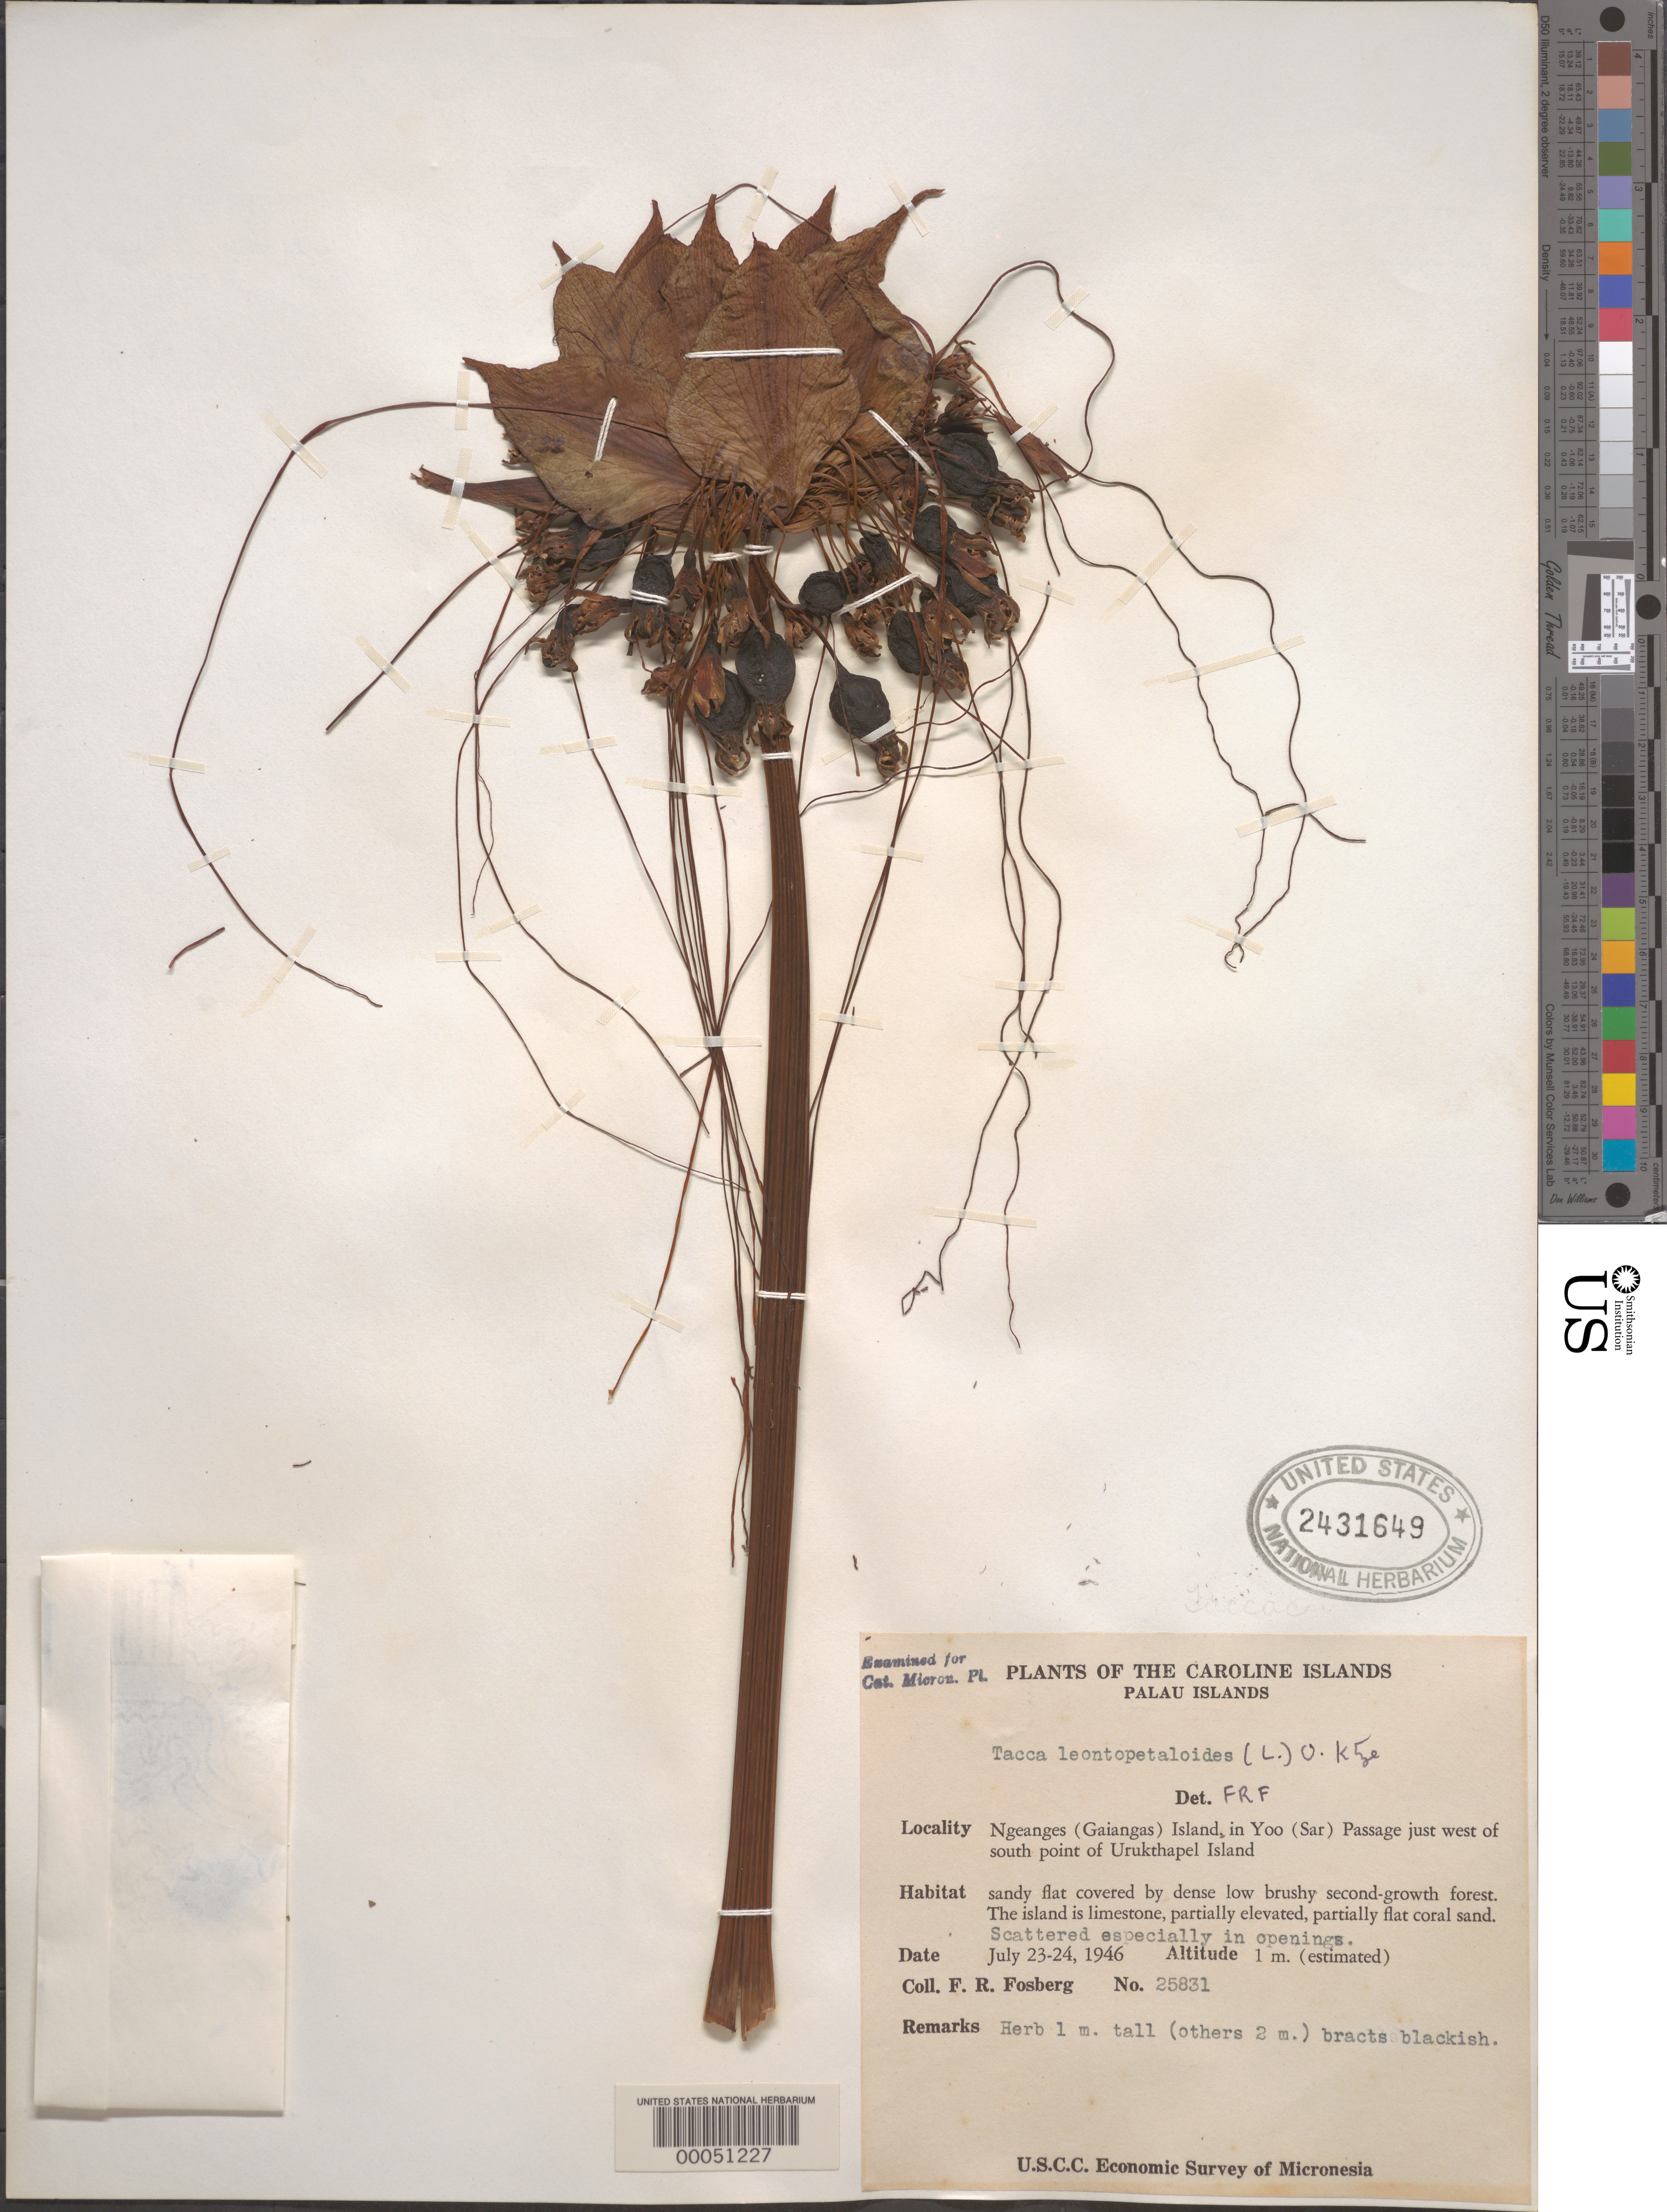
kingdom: Plantae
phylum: Tracheophyta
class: Liliopsida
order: Dioscoreales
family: Dioscoreaceae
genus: Tacca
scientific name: Tacca leontopetaloides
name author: (L.) Kuntze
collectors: F. R. Fosberg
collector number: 25831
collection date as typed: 23 Jul 1946 to 24 Jul 1946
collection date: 1946-07-23/1946-07-24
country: Palau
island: Ngeanges (Gaiangas)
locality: Ngeanges island, just w of s point of urukthapel island, yoo (sar) passage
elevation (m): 1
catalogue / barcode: US 2431649